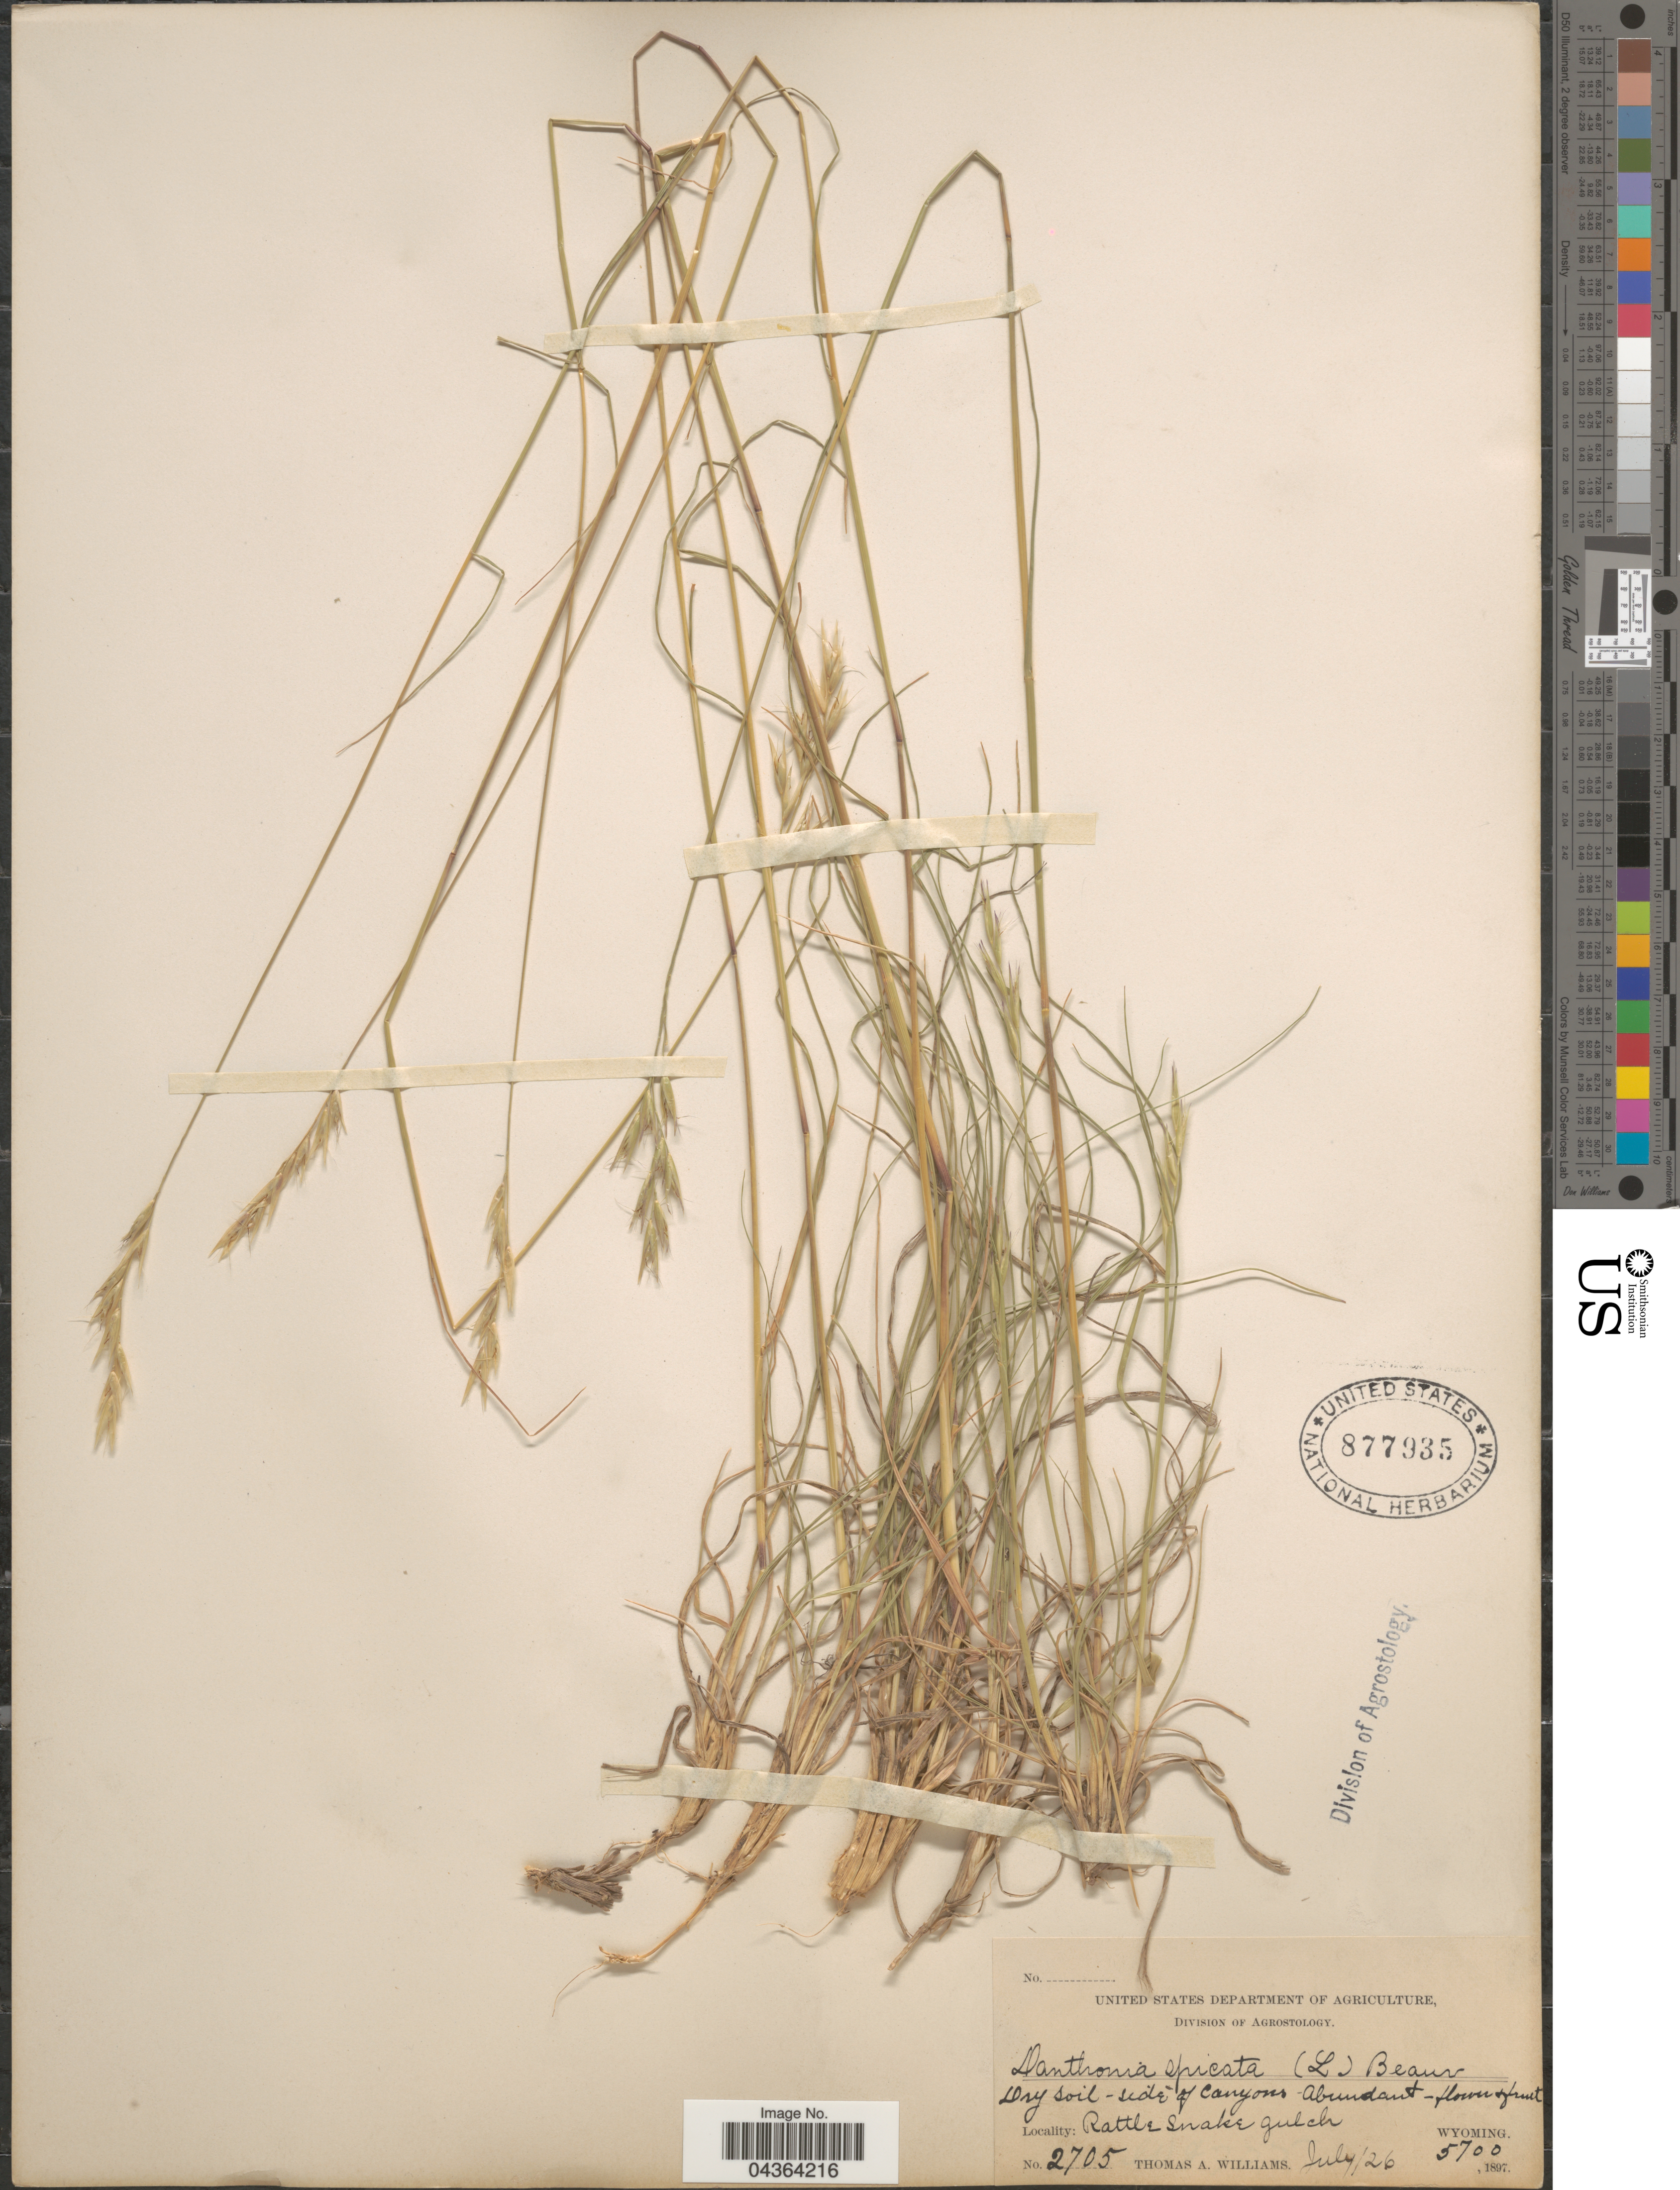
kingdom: Plantae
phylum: Tracheophyta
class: Liliopsida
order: Poales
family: Poaceae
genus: Danthonia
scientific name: Danthonia spicata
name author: (L.) P. Beauv. ex Roem. & Schult.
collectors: T. A. Williams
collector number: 2705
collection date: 1897-07-26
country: United States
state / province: Wyoming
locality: Rattle Snake gulch.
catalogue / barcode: US 877935